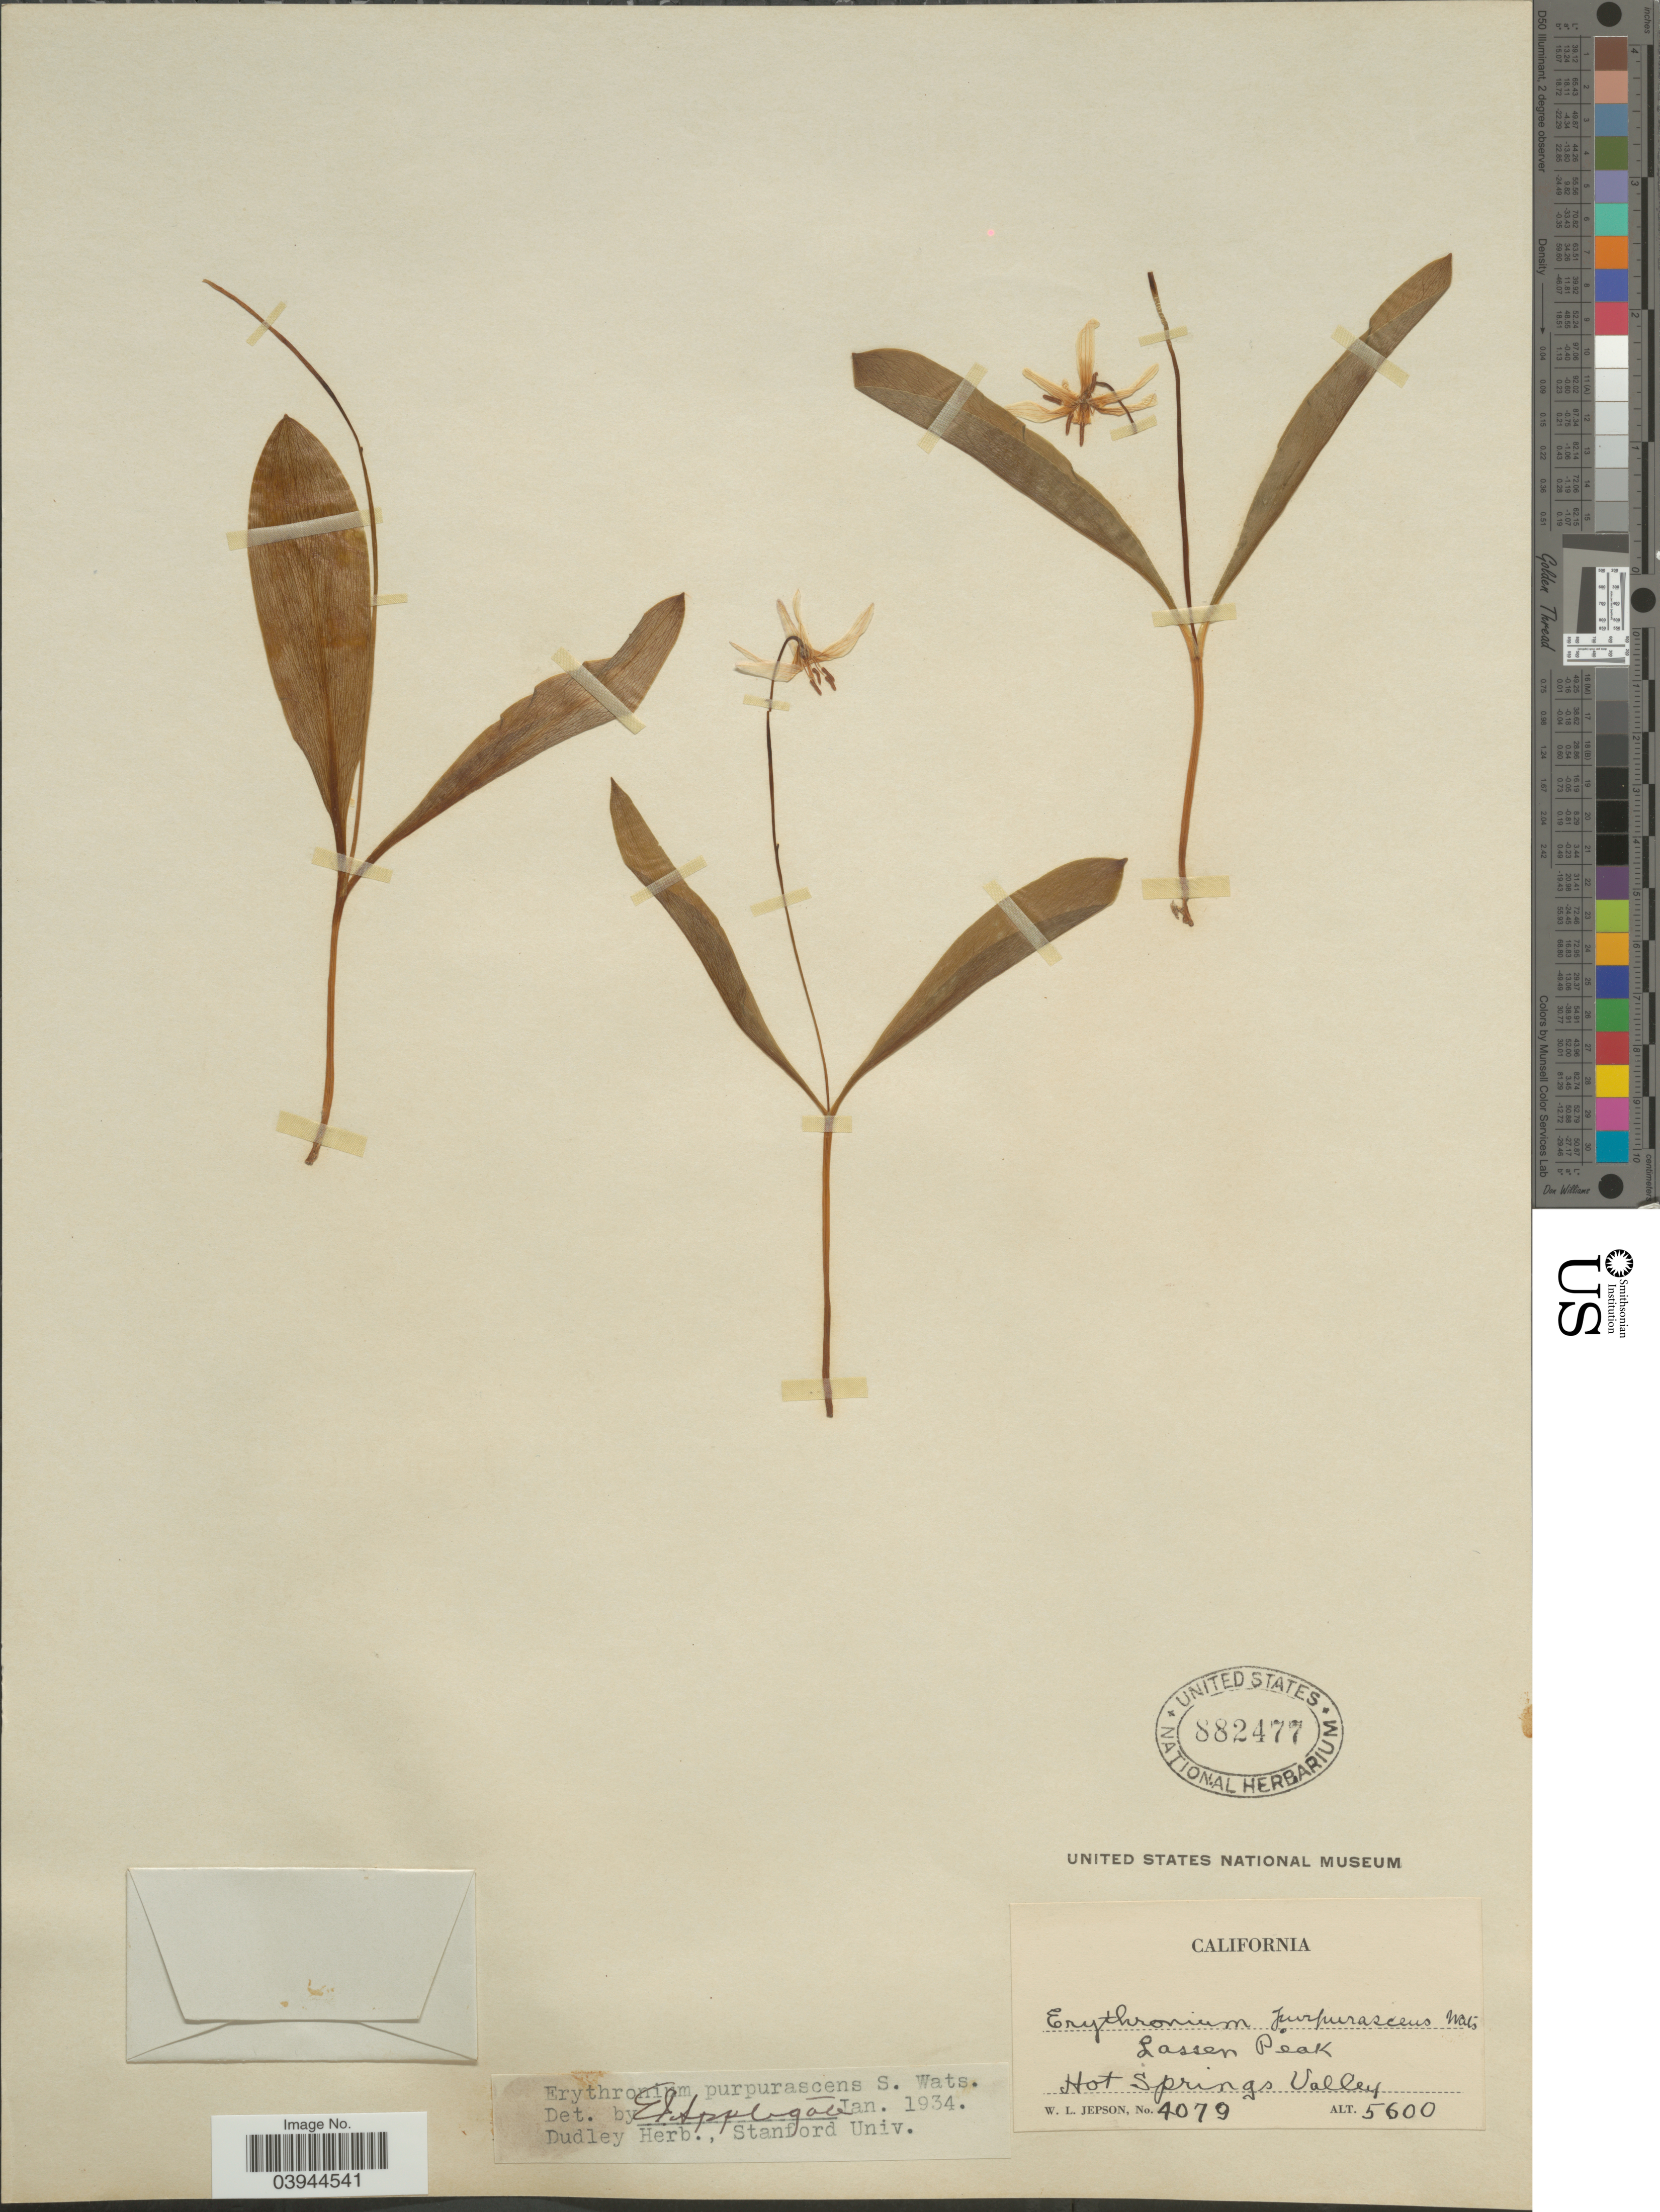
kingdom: Plantae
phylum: Tracheophyta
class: Liliopsida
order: Liliales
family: Liliaceae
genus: Erythronium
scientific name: Erythronium purpurascens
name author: S. Watson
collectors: W. L. Jepson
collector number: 4079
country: United States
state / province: California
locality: Lassen Peak. Hot Springs Valley.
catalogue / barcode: US 882477